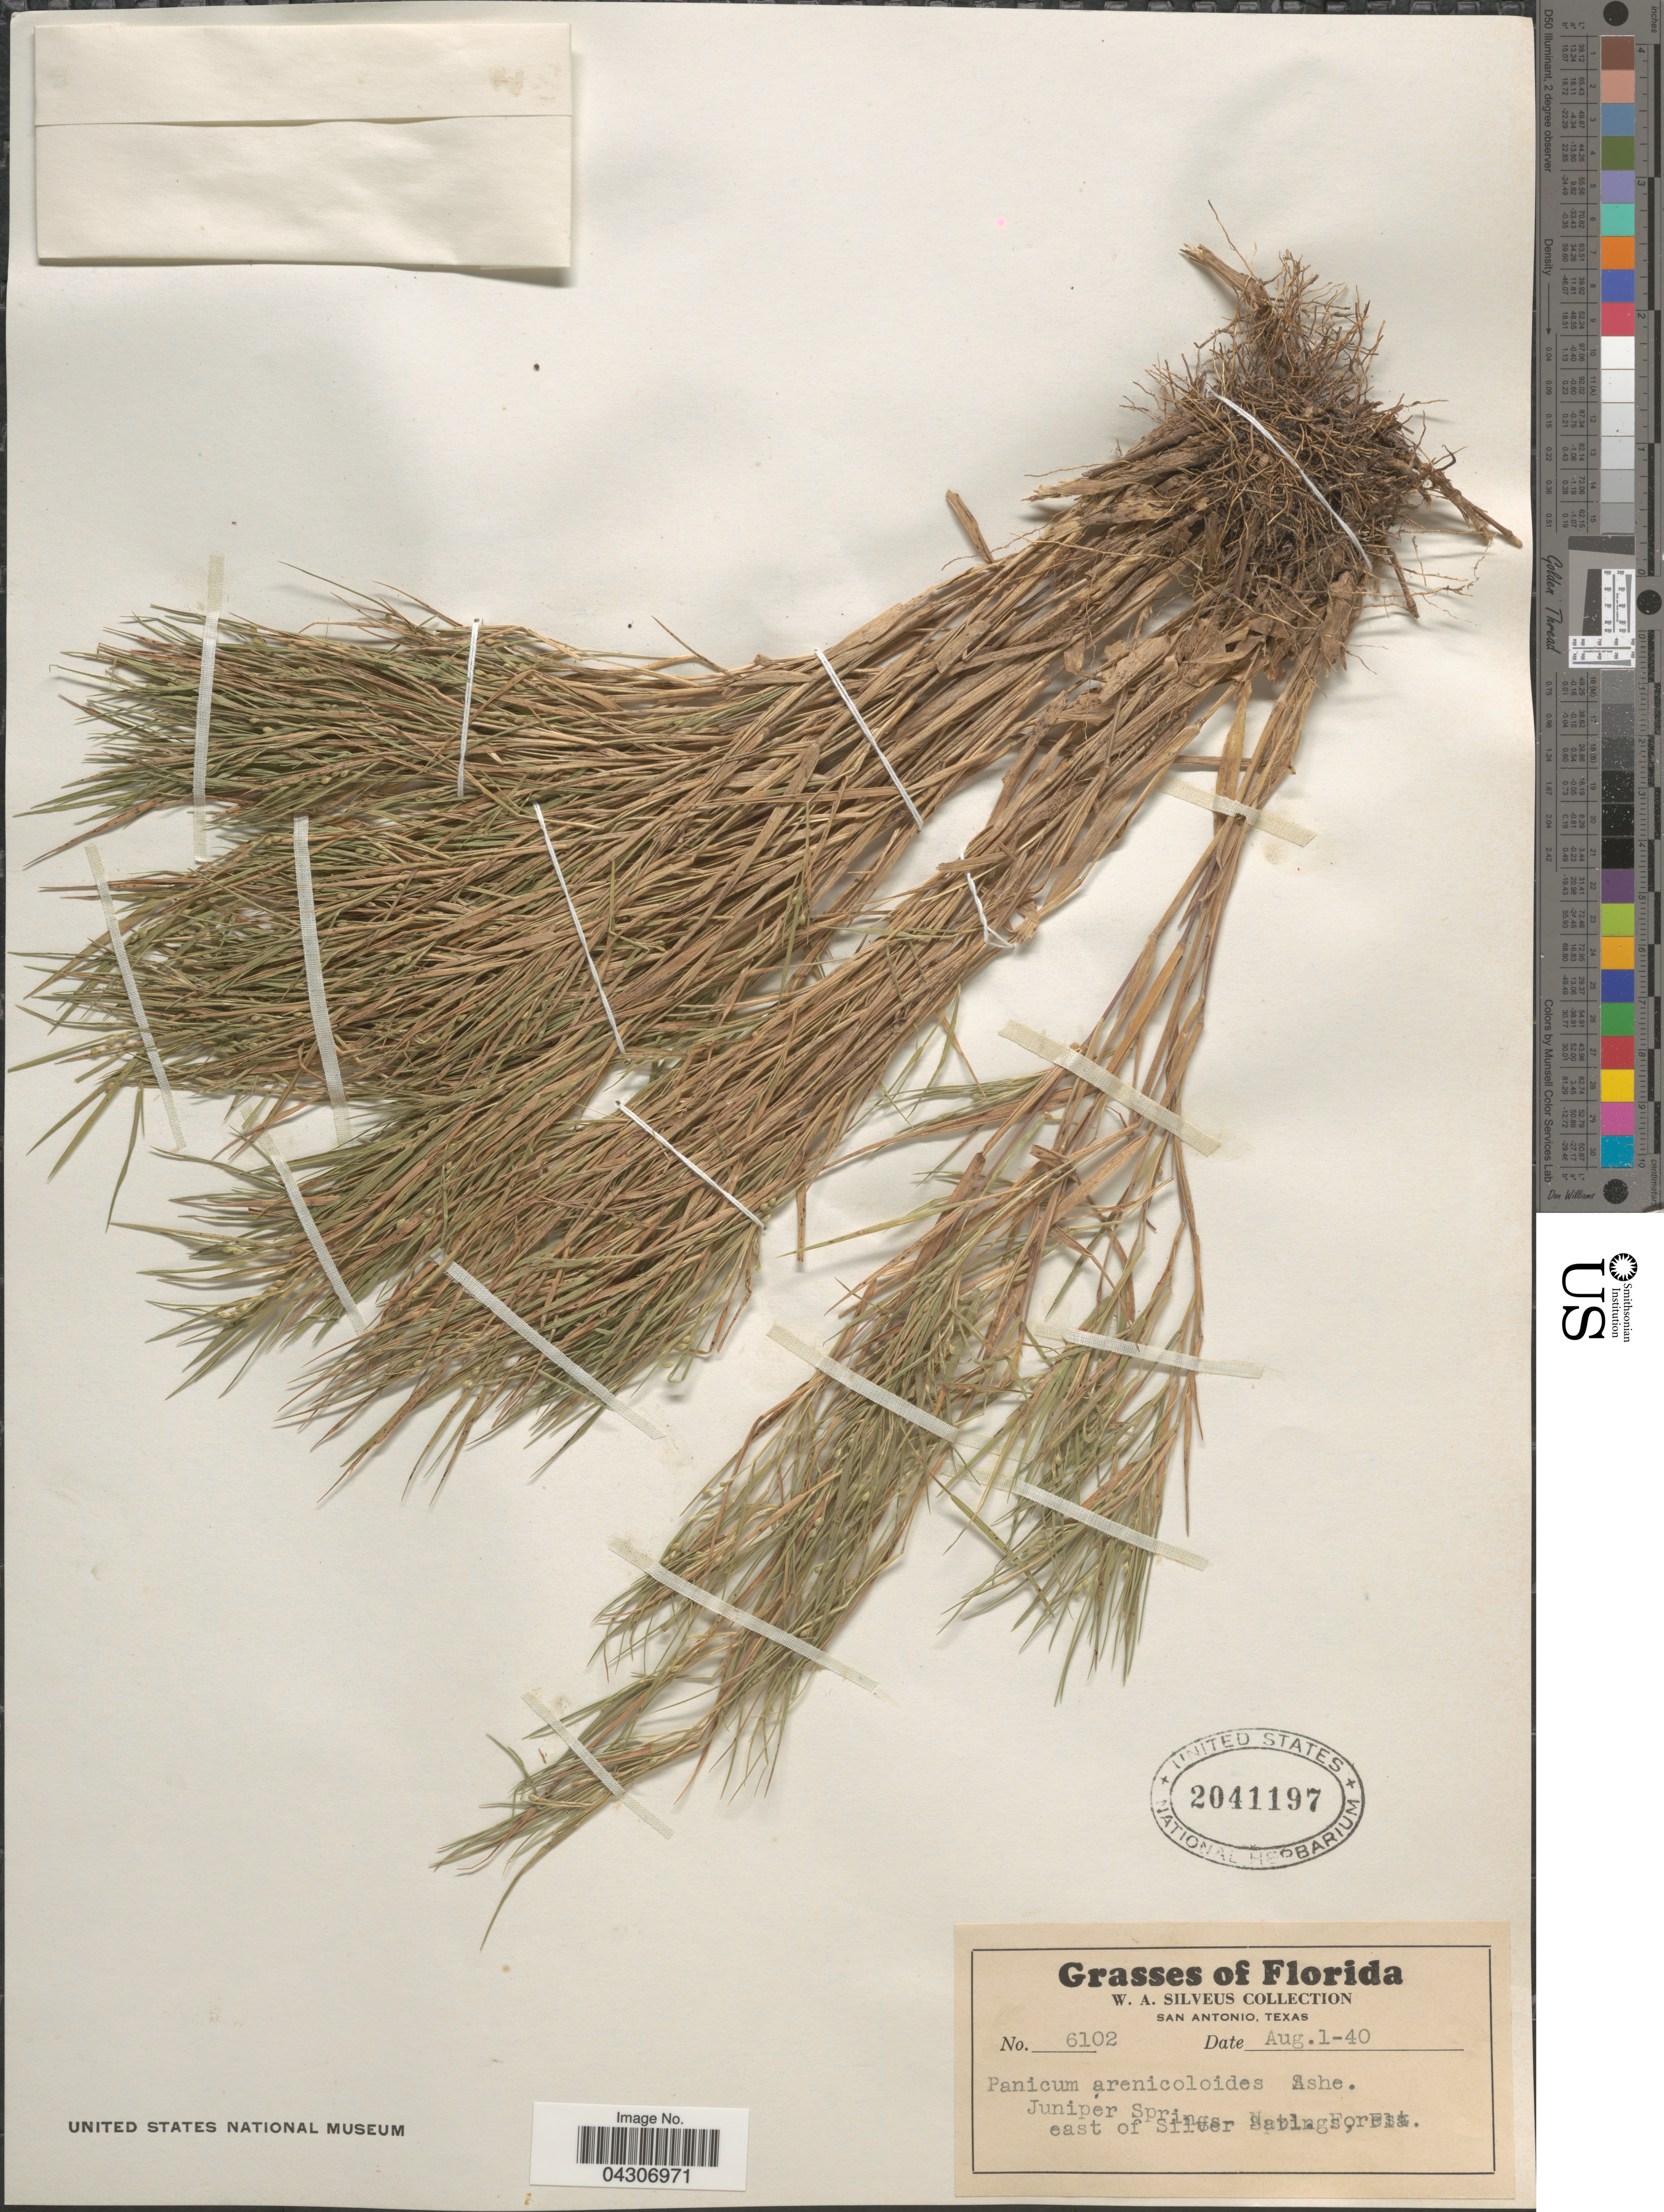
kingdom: Plantae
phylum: Tracheophyta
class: Liliopsida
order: Poales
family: Poaceae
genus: Dichanthelium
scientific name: Dichanthelium aciculare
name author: (Desv. ex Poir.) Gould & C.A. Clark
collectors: W. Silveus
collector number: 6102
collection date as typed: Transcribed d/m/y: 1/8/40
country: United States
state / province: Florida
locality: Juniper Springs National Forest, east of Silver Springs.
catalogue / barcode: US 2041197